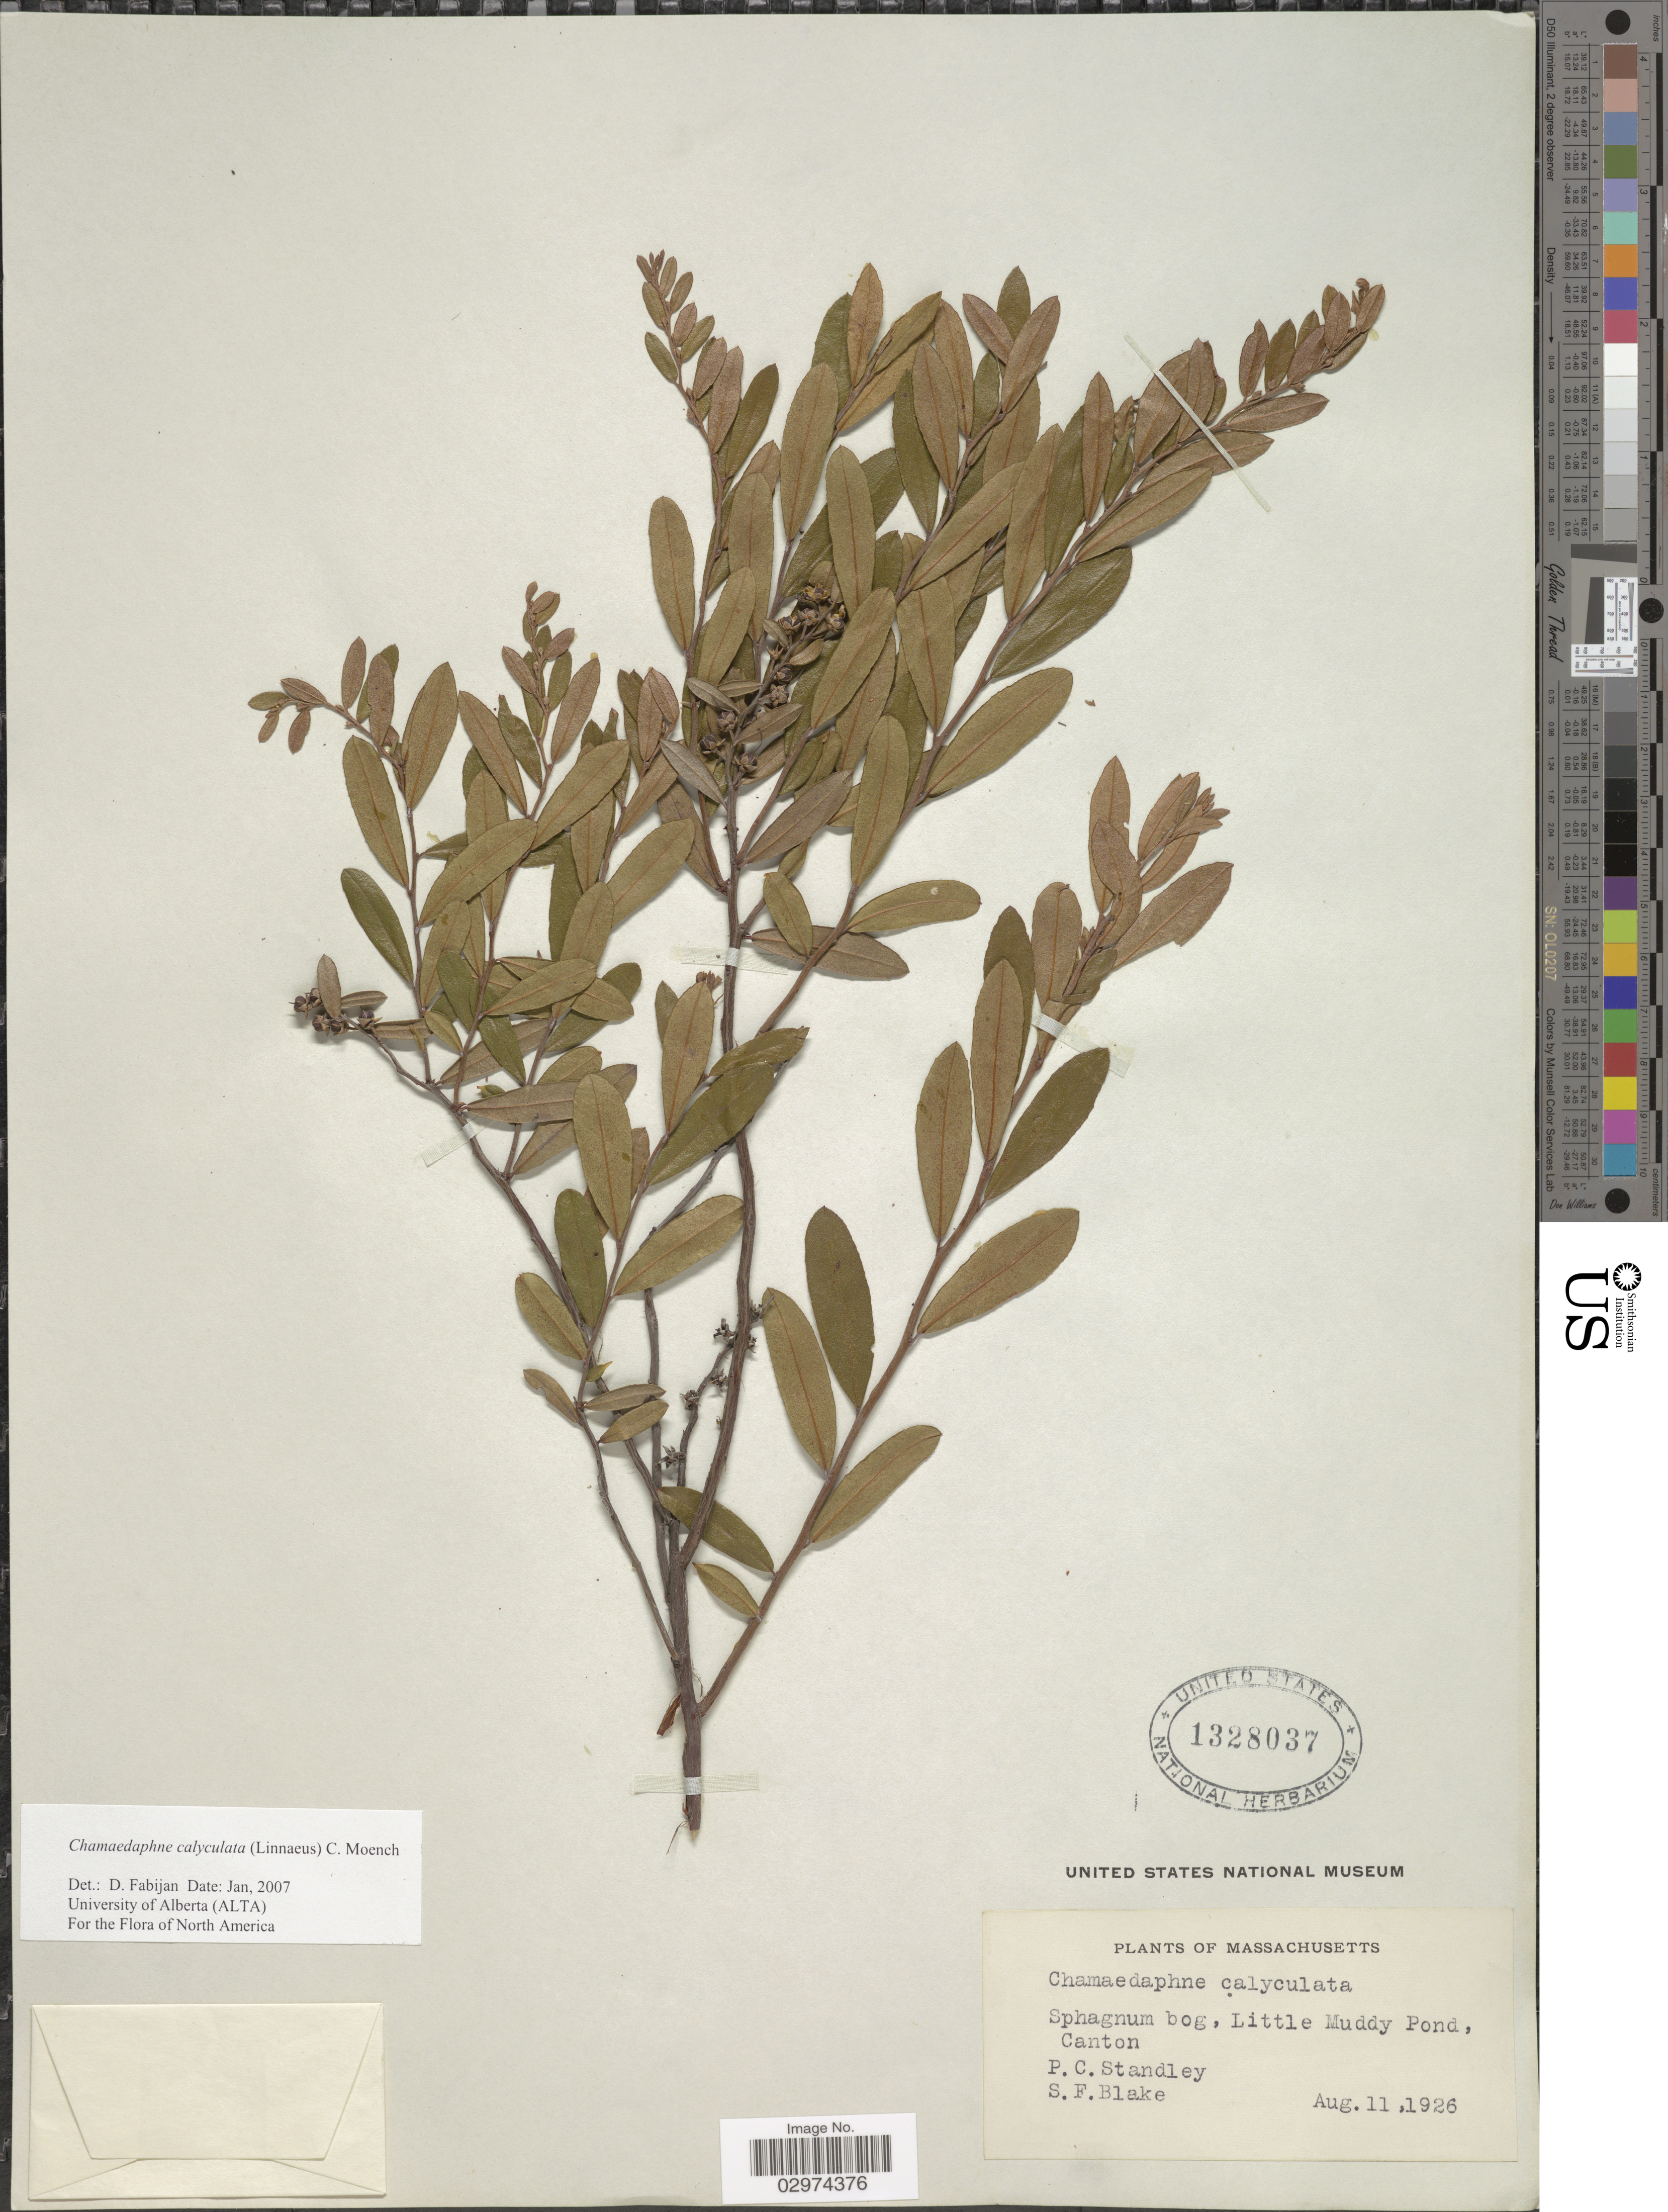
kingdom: Plantae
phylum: Tracheophyta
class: Magnoliopsida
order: Ericales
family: Ericaceae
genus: Chamaedaphne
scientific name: Chamaedaphne calyculata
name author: (L.) Moench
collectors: P. C. Standley & S. Blake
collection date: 1926-08-11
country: United States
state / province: Massachusetts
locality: Little Muddy Pond, Canton.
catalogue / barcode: US 1328037